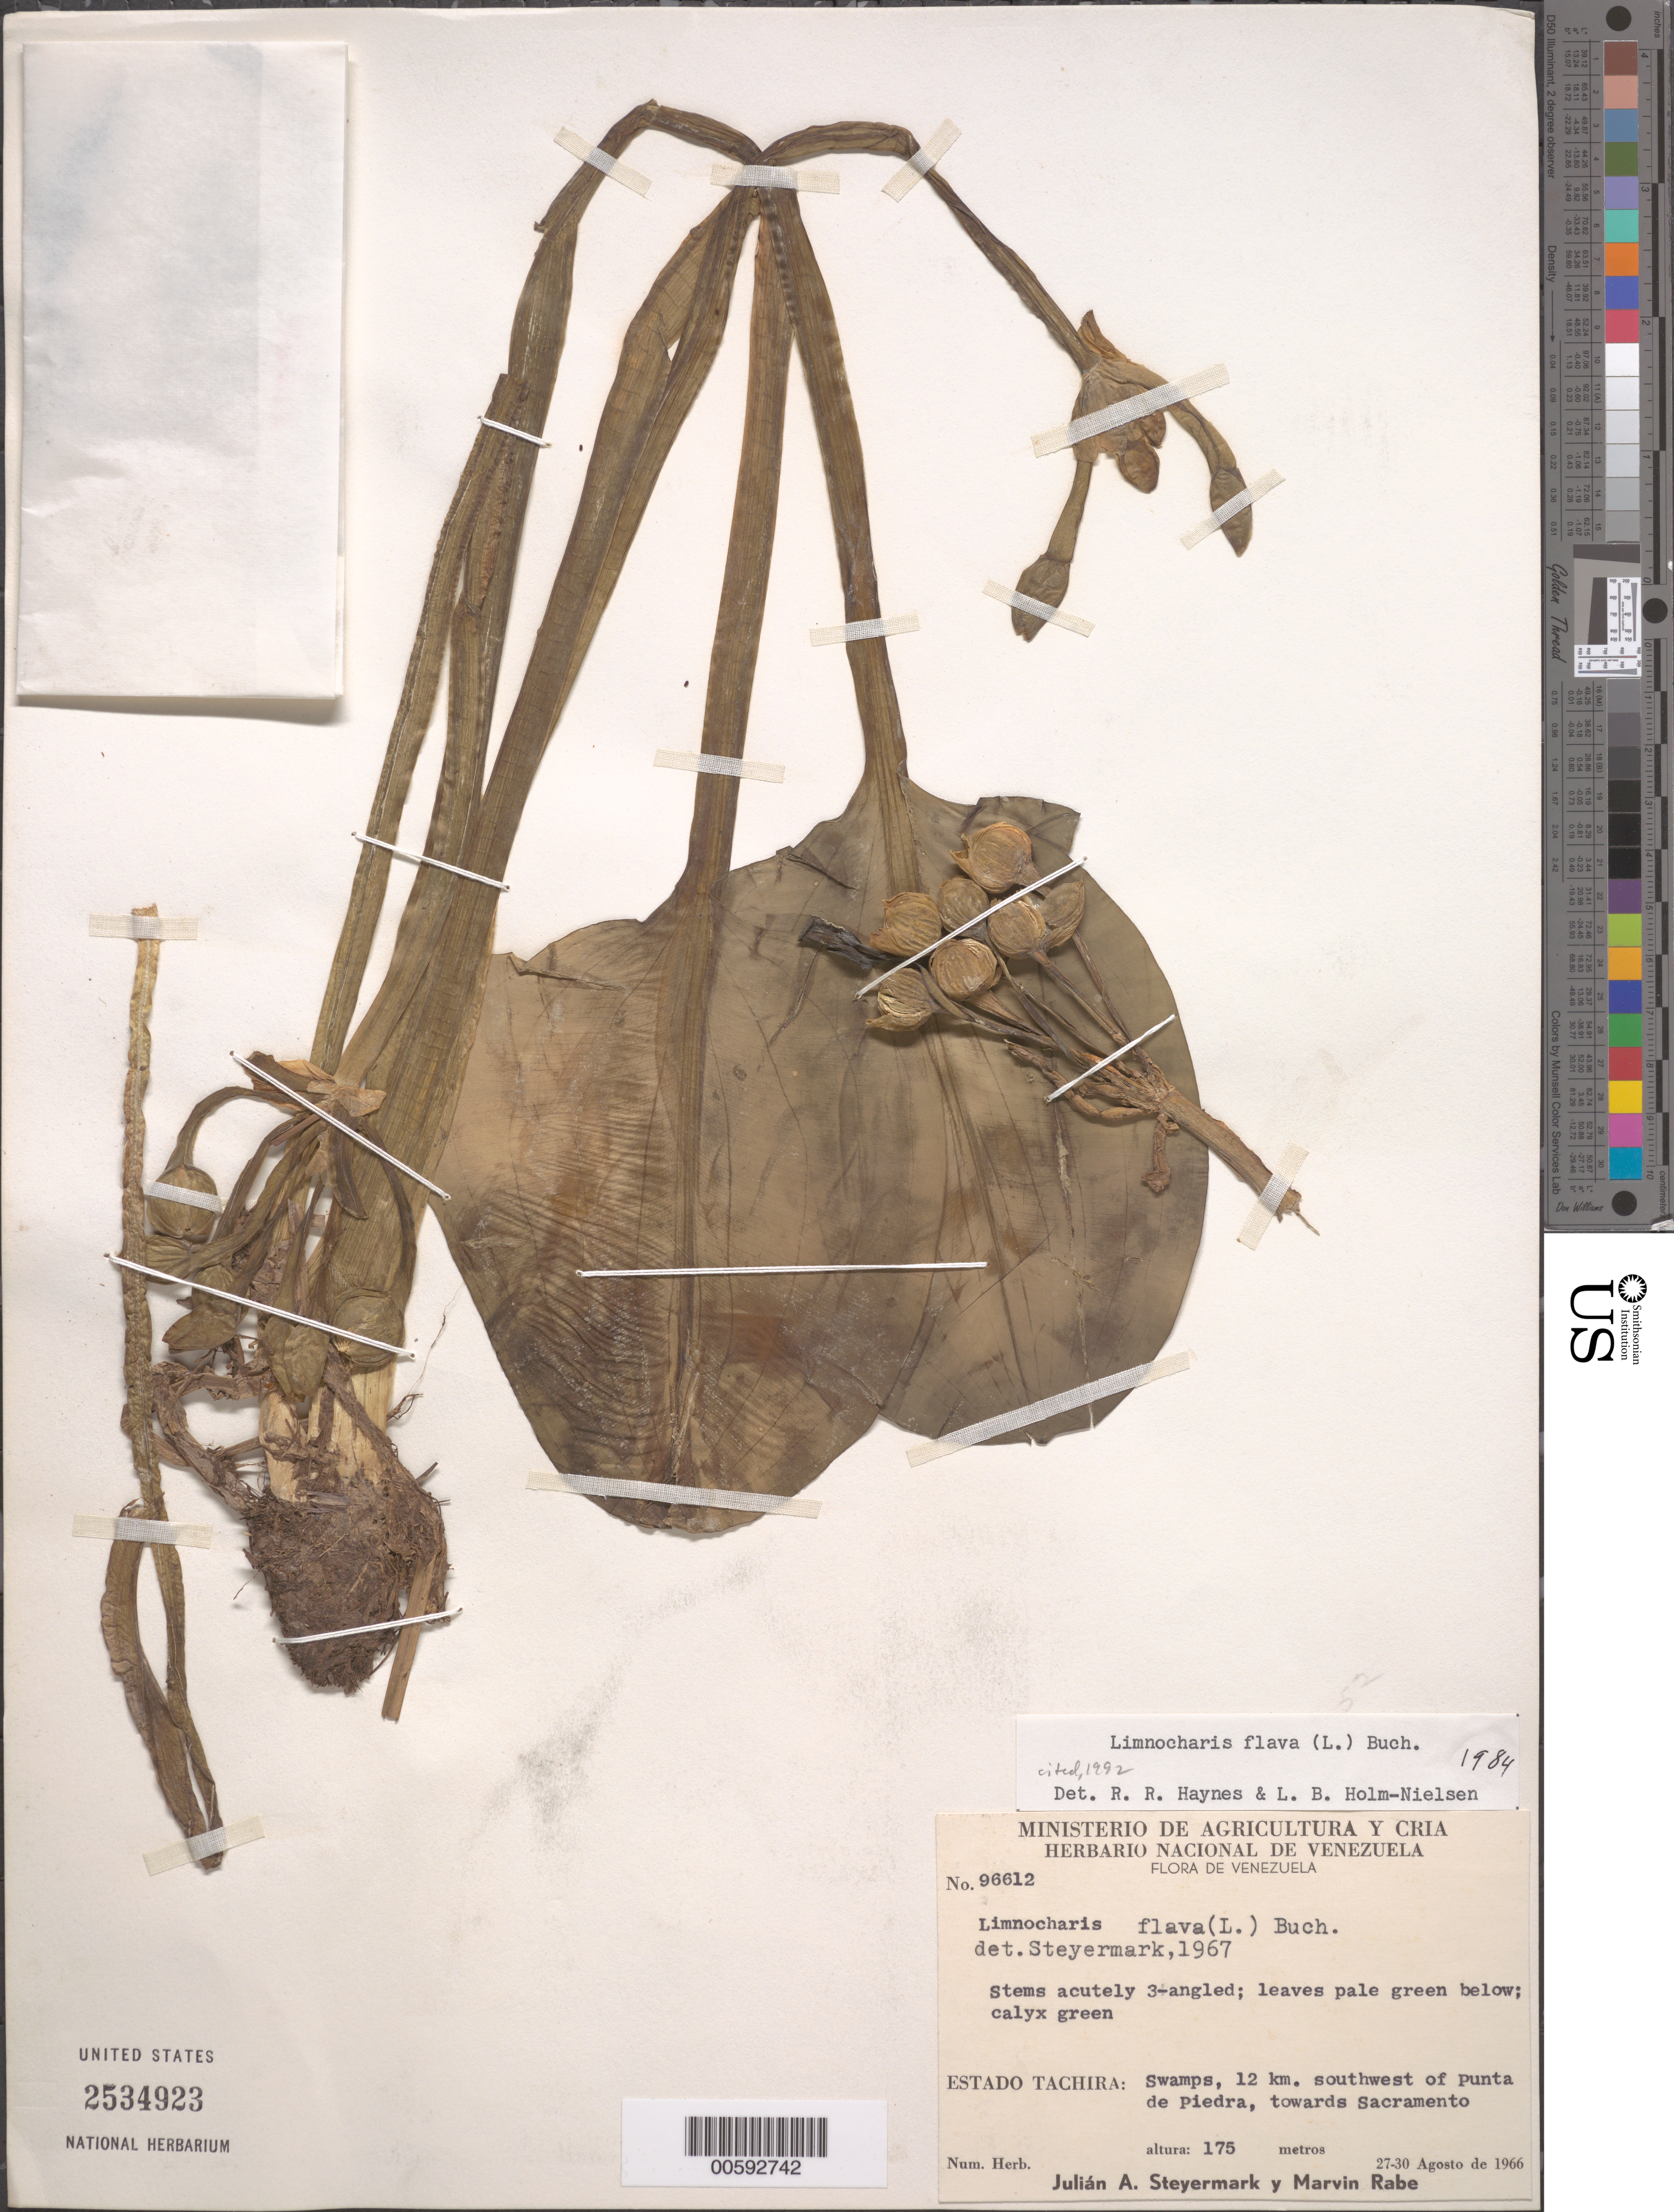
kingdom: Plantae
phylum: Tracheophyta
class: Liliopsida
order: Alismatales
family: Alismataceae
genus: Limnocharis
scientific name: Limnocharis flava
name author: (L.) Buchenau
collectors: J. Steyermark & M. Rabe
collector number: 96612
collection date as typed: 27 Aug 1966 to 30 Aug 1966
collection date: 1966-08-27/1966-08-30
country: Venezuela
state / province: Táchira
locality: SW of Punta de Piedra, towards Sacramento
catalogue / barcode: US 2534923